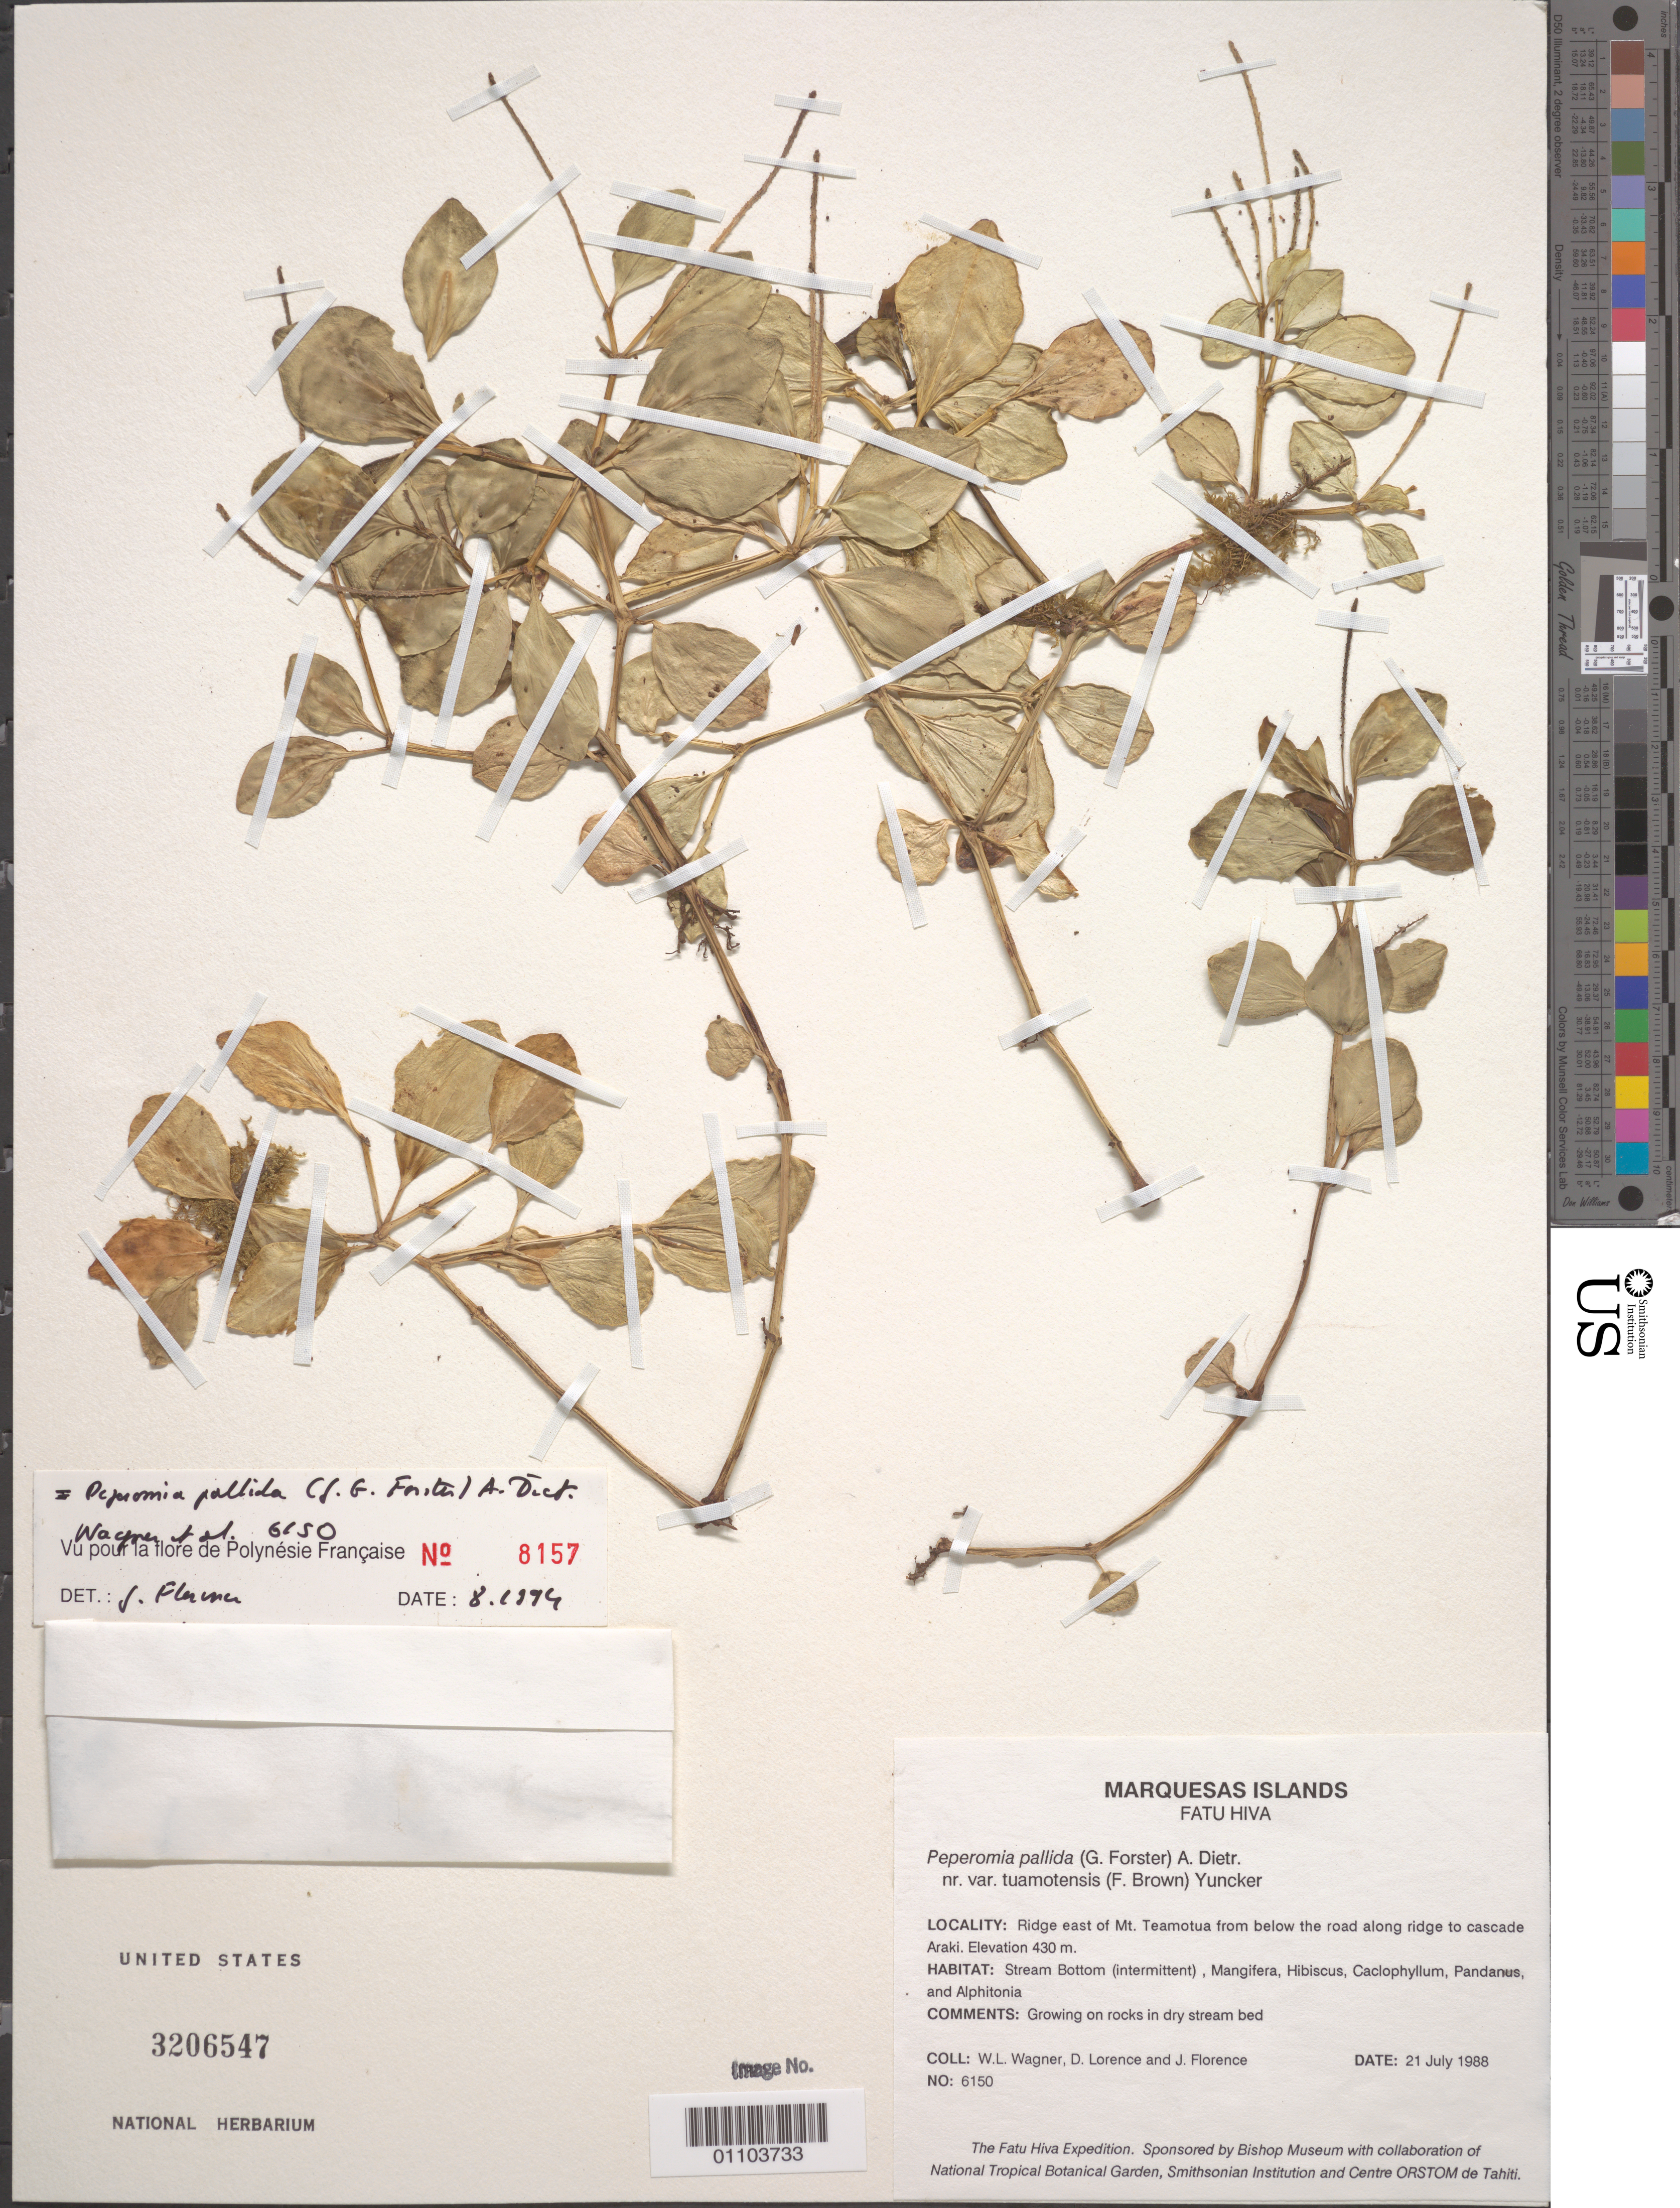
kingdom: Plantae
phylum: Tracheophyta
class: Magnoliopsida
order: Piperales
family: Piperaceae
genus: Peperomia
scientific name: Peperomia pallida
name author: (G. Forst.) Dietr.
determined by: Florence, J.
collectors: W. L. Wagner, D. Lorence & J. Florence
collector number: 6150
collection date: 1988-07-21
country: French Polynesia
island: Fatu Hiva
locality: Ridge E of Mt. Teamotua from below the road along ridge to cascade Araki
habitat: Stream bottom (intermittent). Growing on rocks in dry stream bed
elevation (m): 430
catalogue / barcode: US 3206547